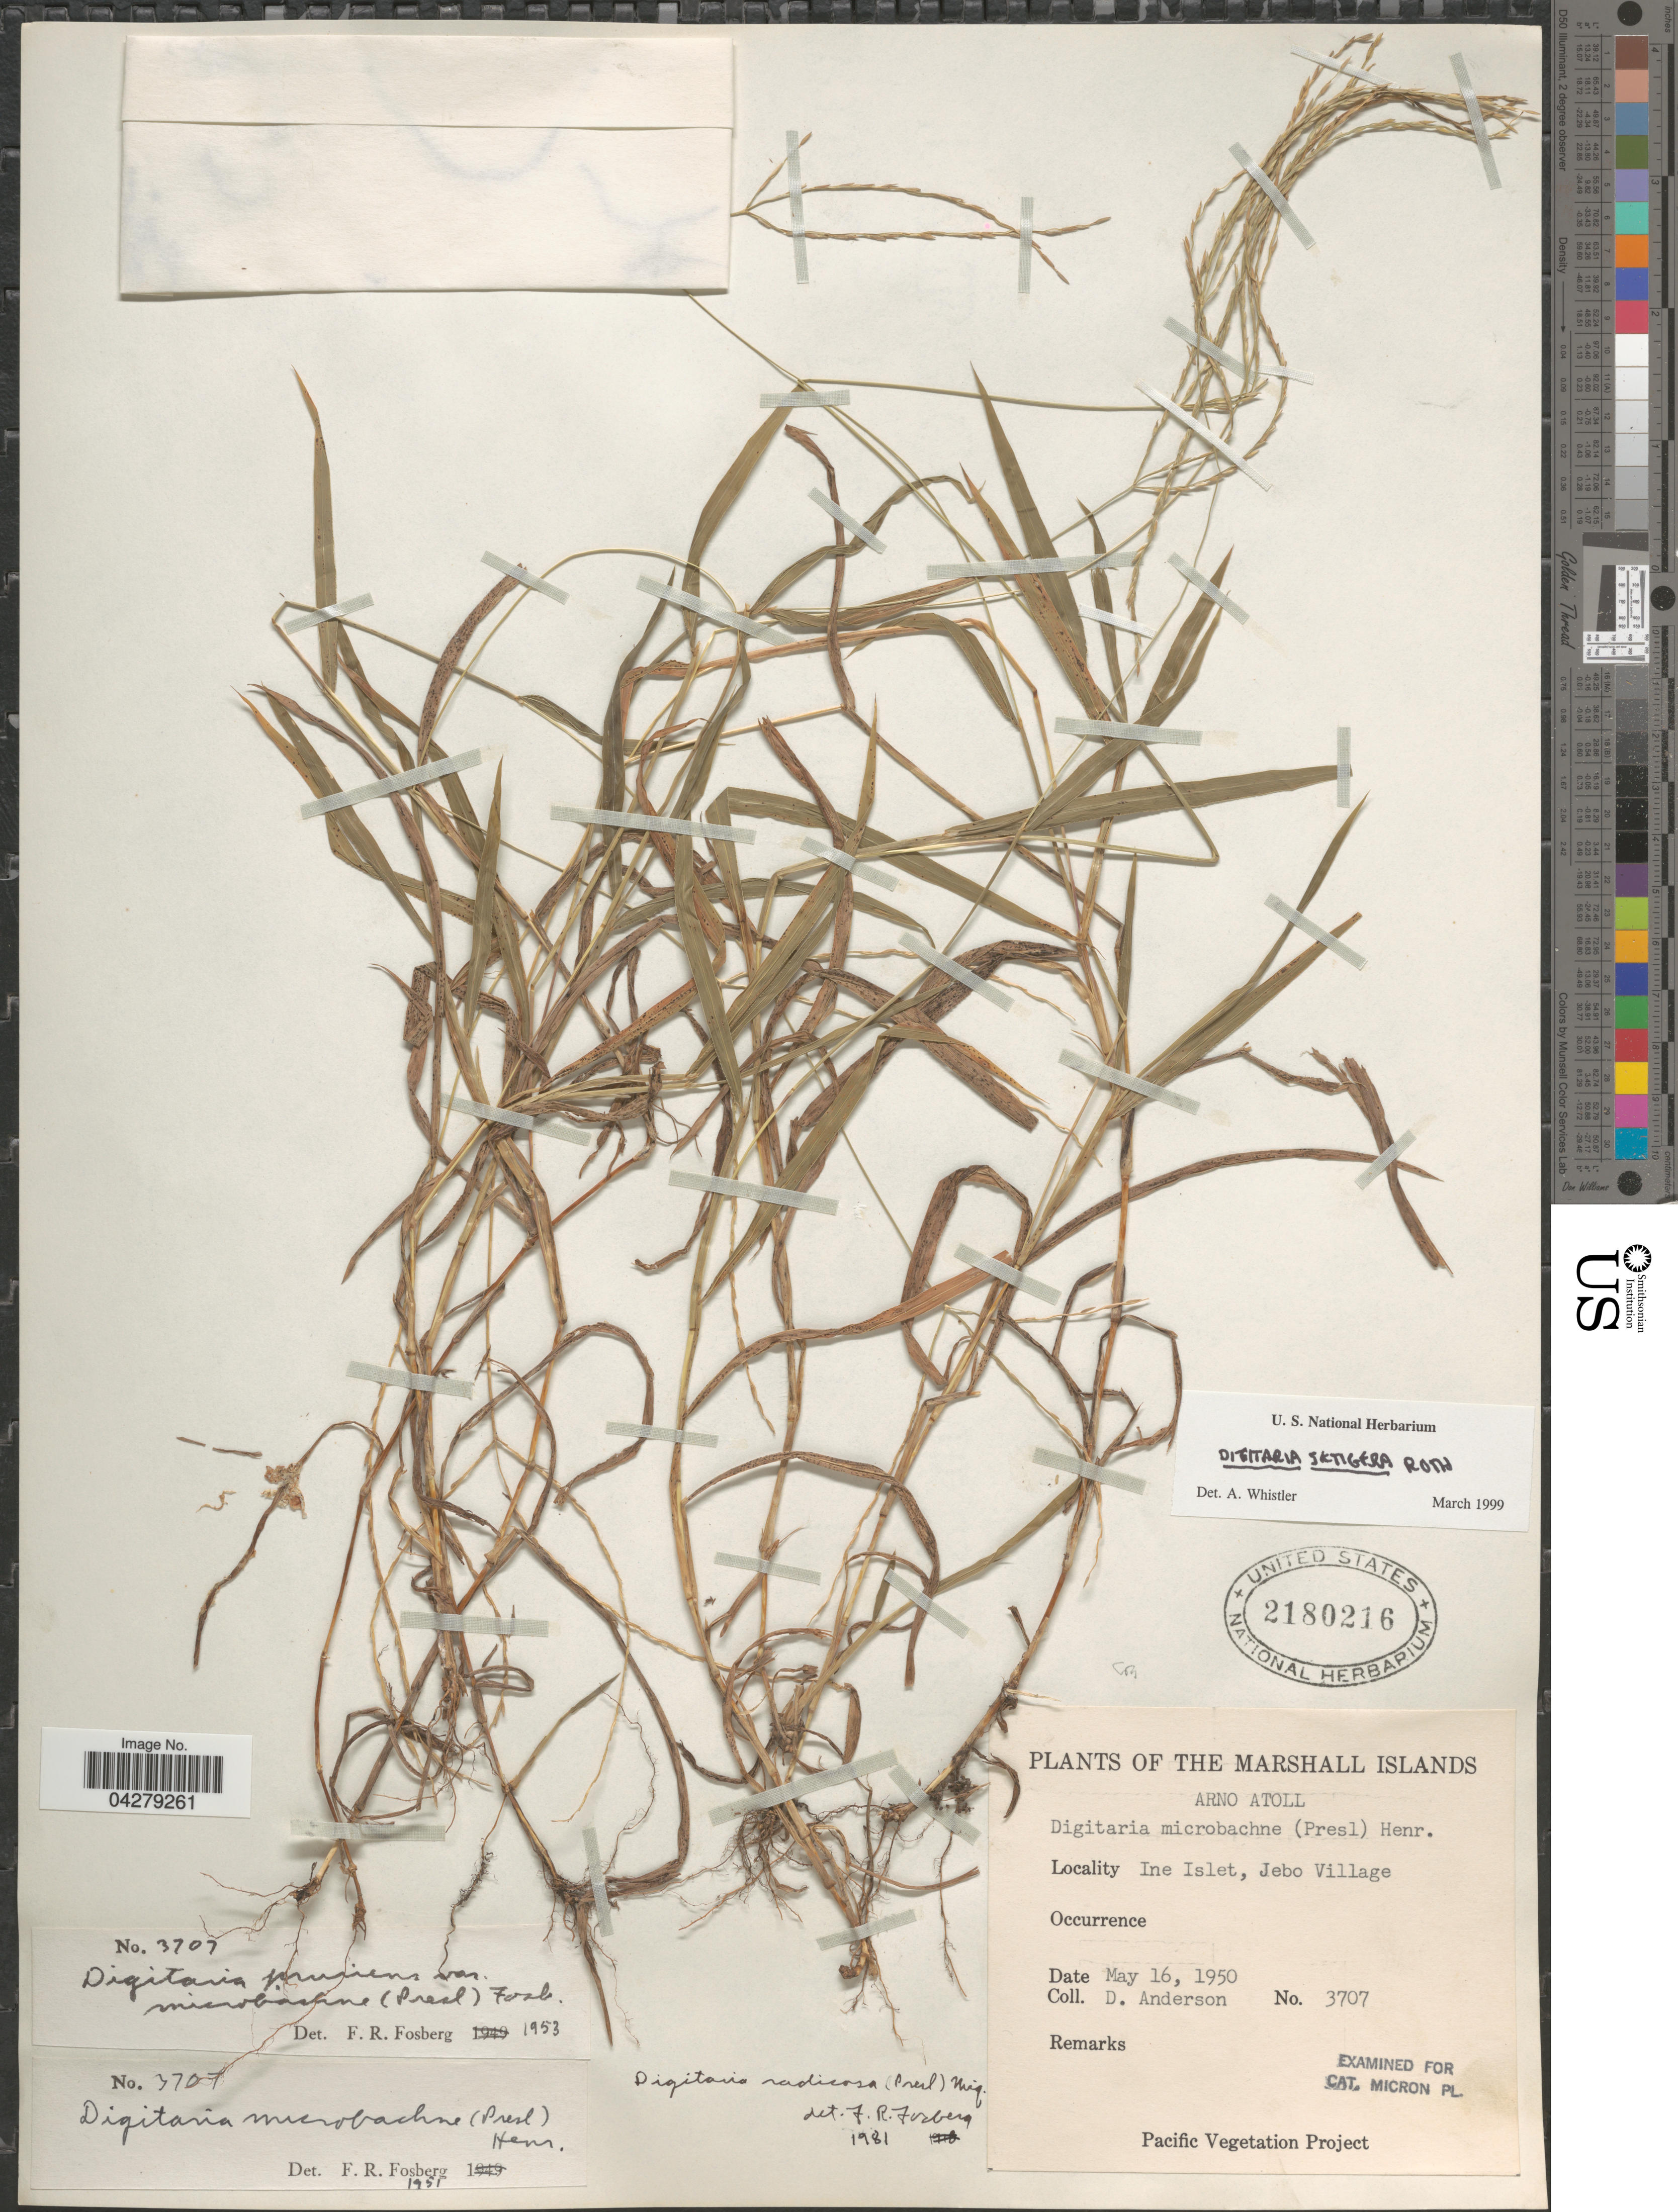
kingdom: Plantae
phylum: Tracheophyta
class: Liliopsida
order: Poales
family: Poaceae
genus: Digitaria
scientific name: Digitaria setigera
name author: Roth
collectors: D. Anderson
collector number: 3707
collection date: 1950-05-16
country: Marshall Islands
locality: Arno Atoll. Ine Islet, Jebo Village.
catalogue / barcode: US 2180216